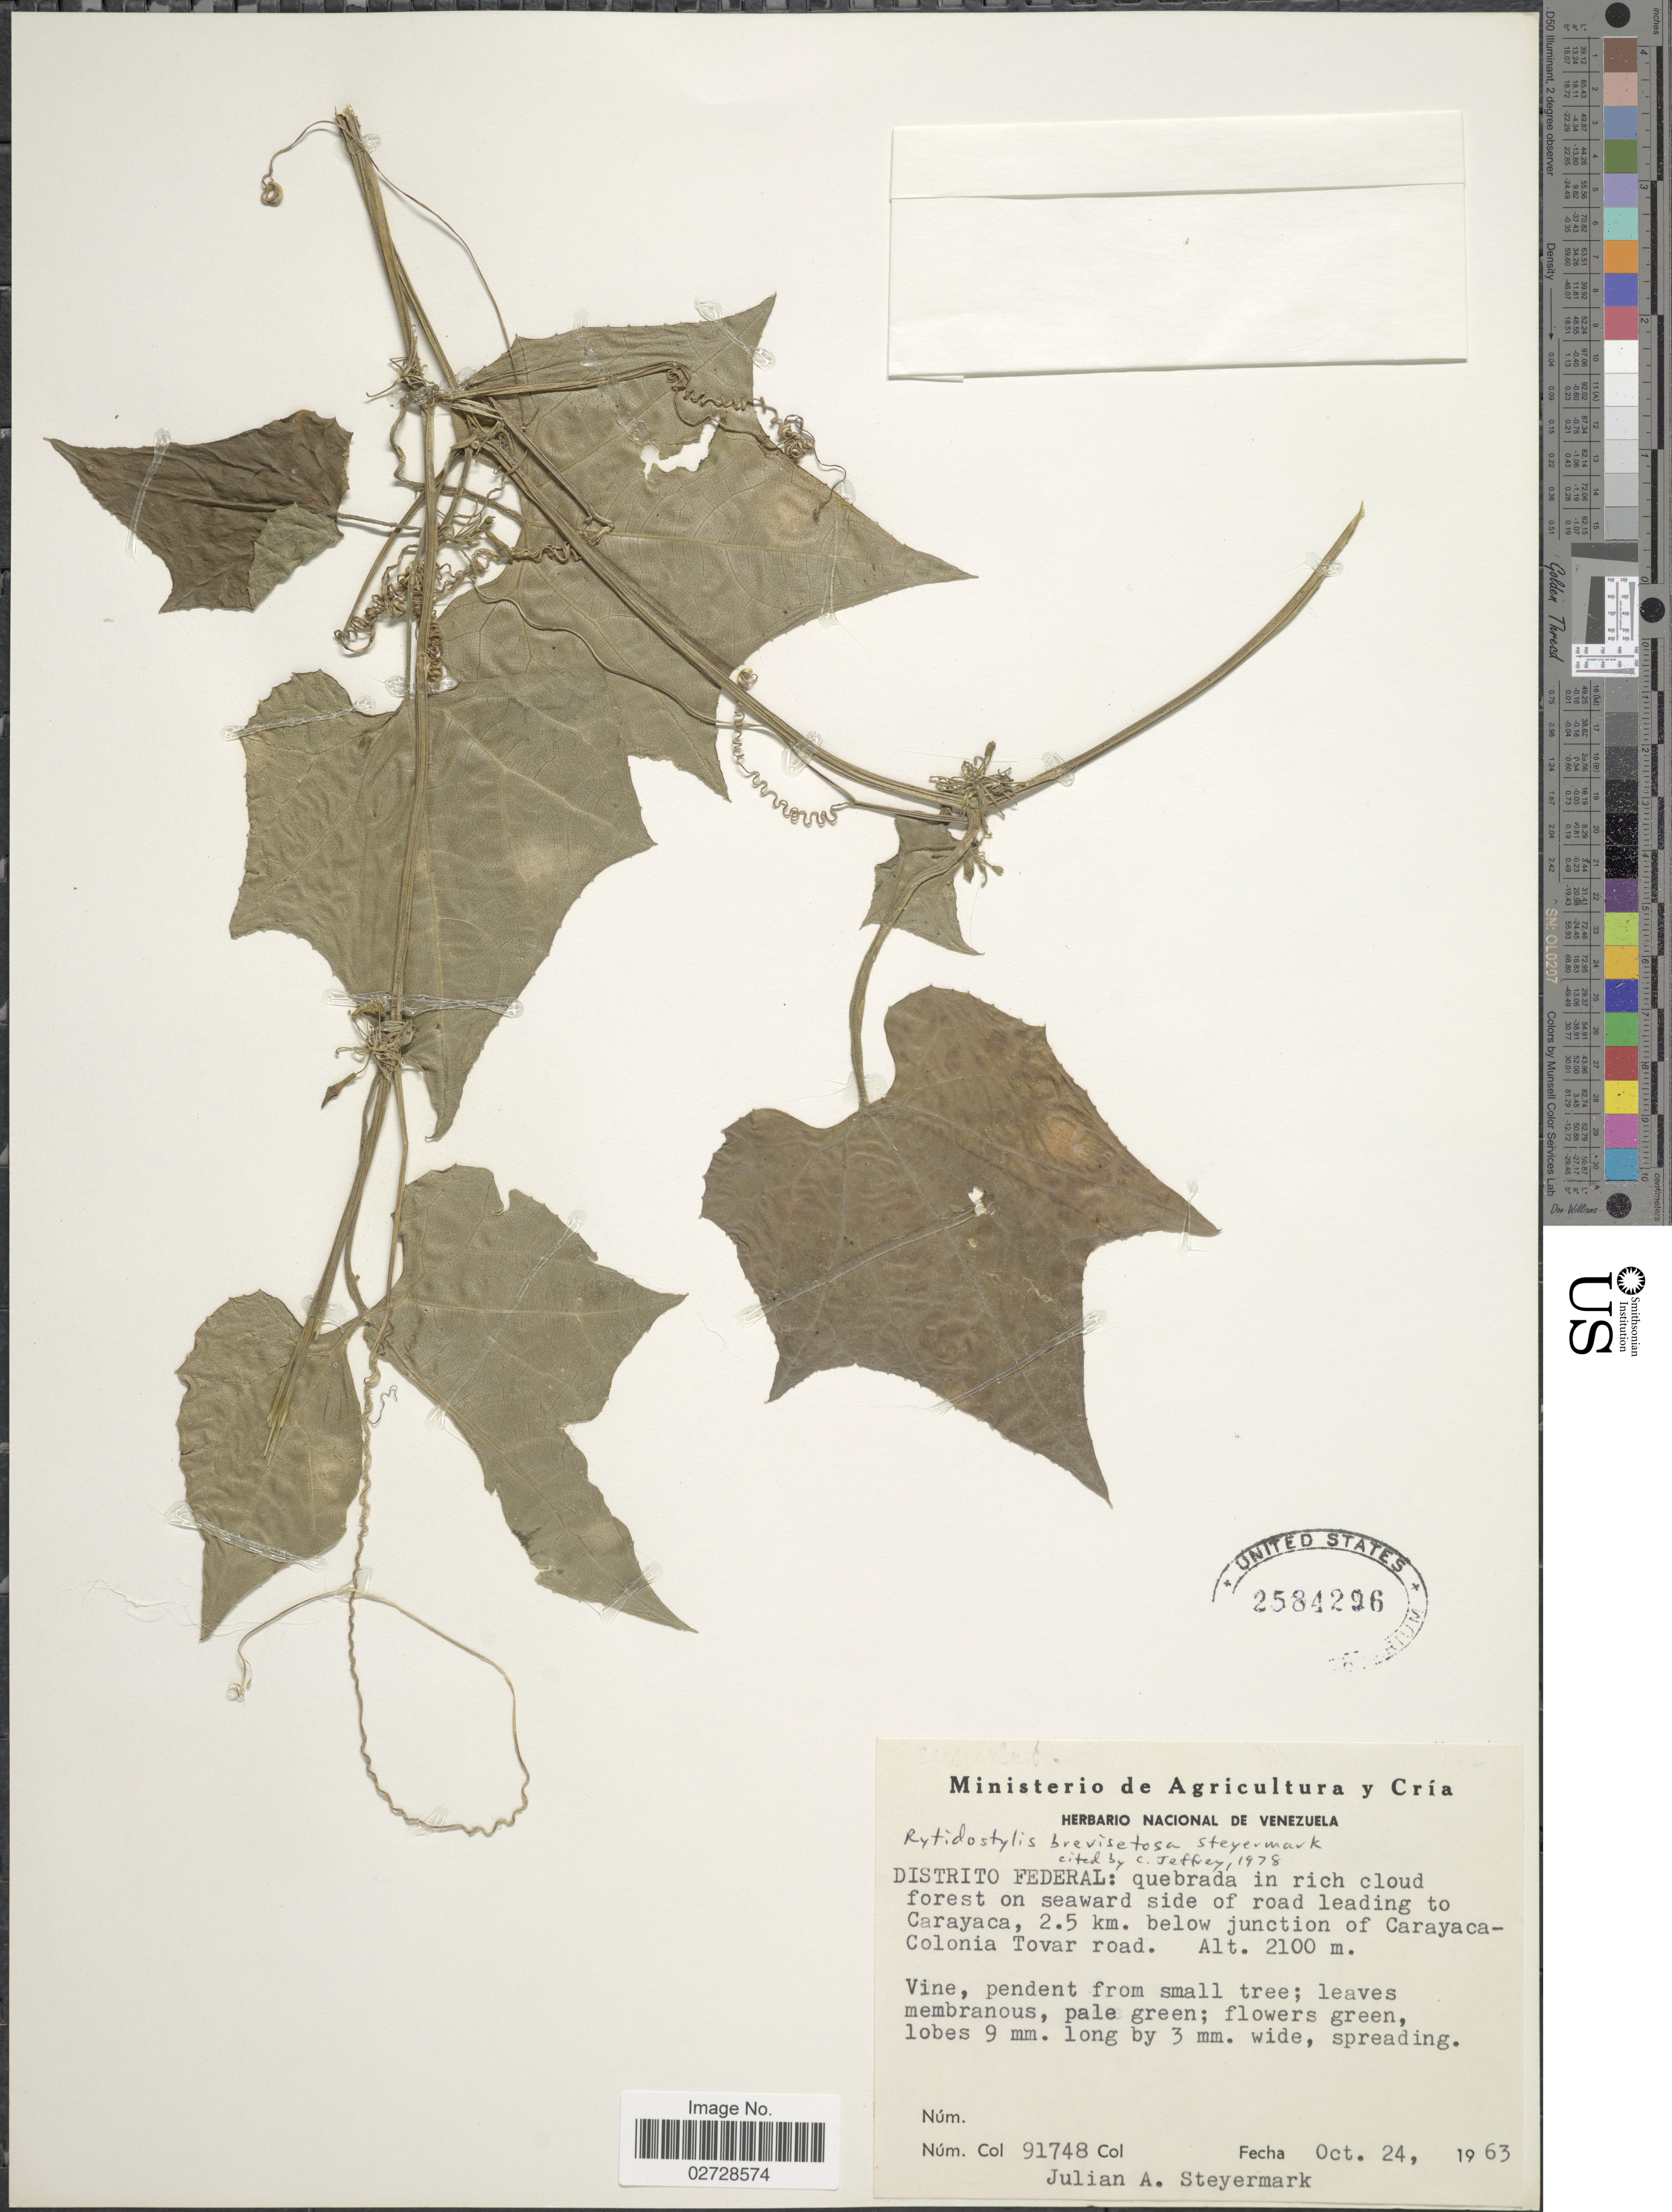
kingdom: Plantae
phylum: Tracheophyta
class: Magnoliopsida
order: Cucurbitales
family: Cucurbitaceae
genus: Cyclanthera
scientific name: Cyclanthera brevisetosa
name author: (Steyerm.) H. Schaef. & S.S. Renner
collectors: J. Steyermark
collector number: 91748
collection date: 1963-10-24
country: Venezuela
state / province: Distrito Federal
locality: Distrito Federal: Quebrada in rich cloud forest on seaward side of road leading to Carayaca, 2.5 km. below junction of Carayaca-Colonia Tovar road.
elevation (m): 2100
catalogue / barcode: US 2584296